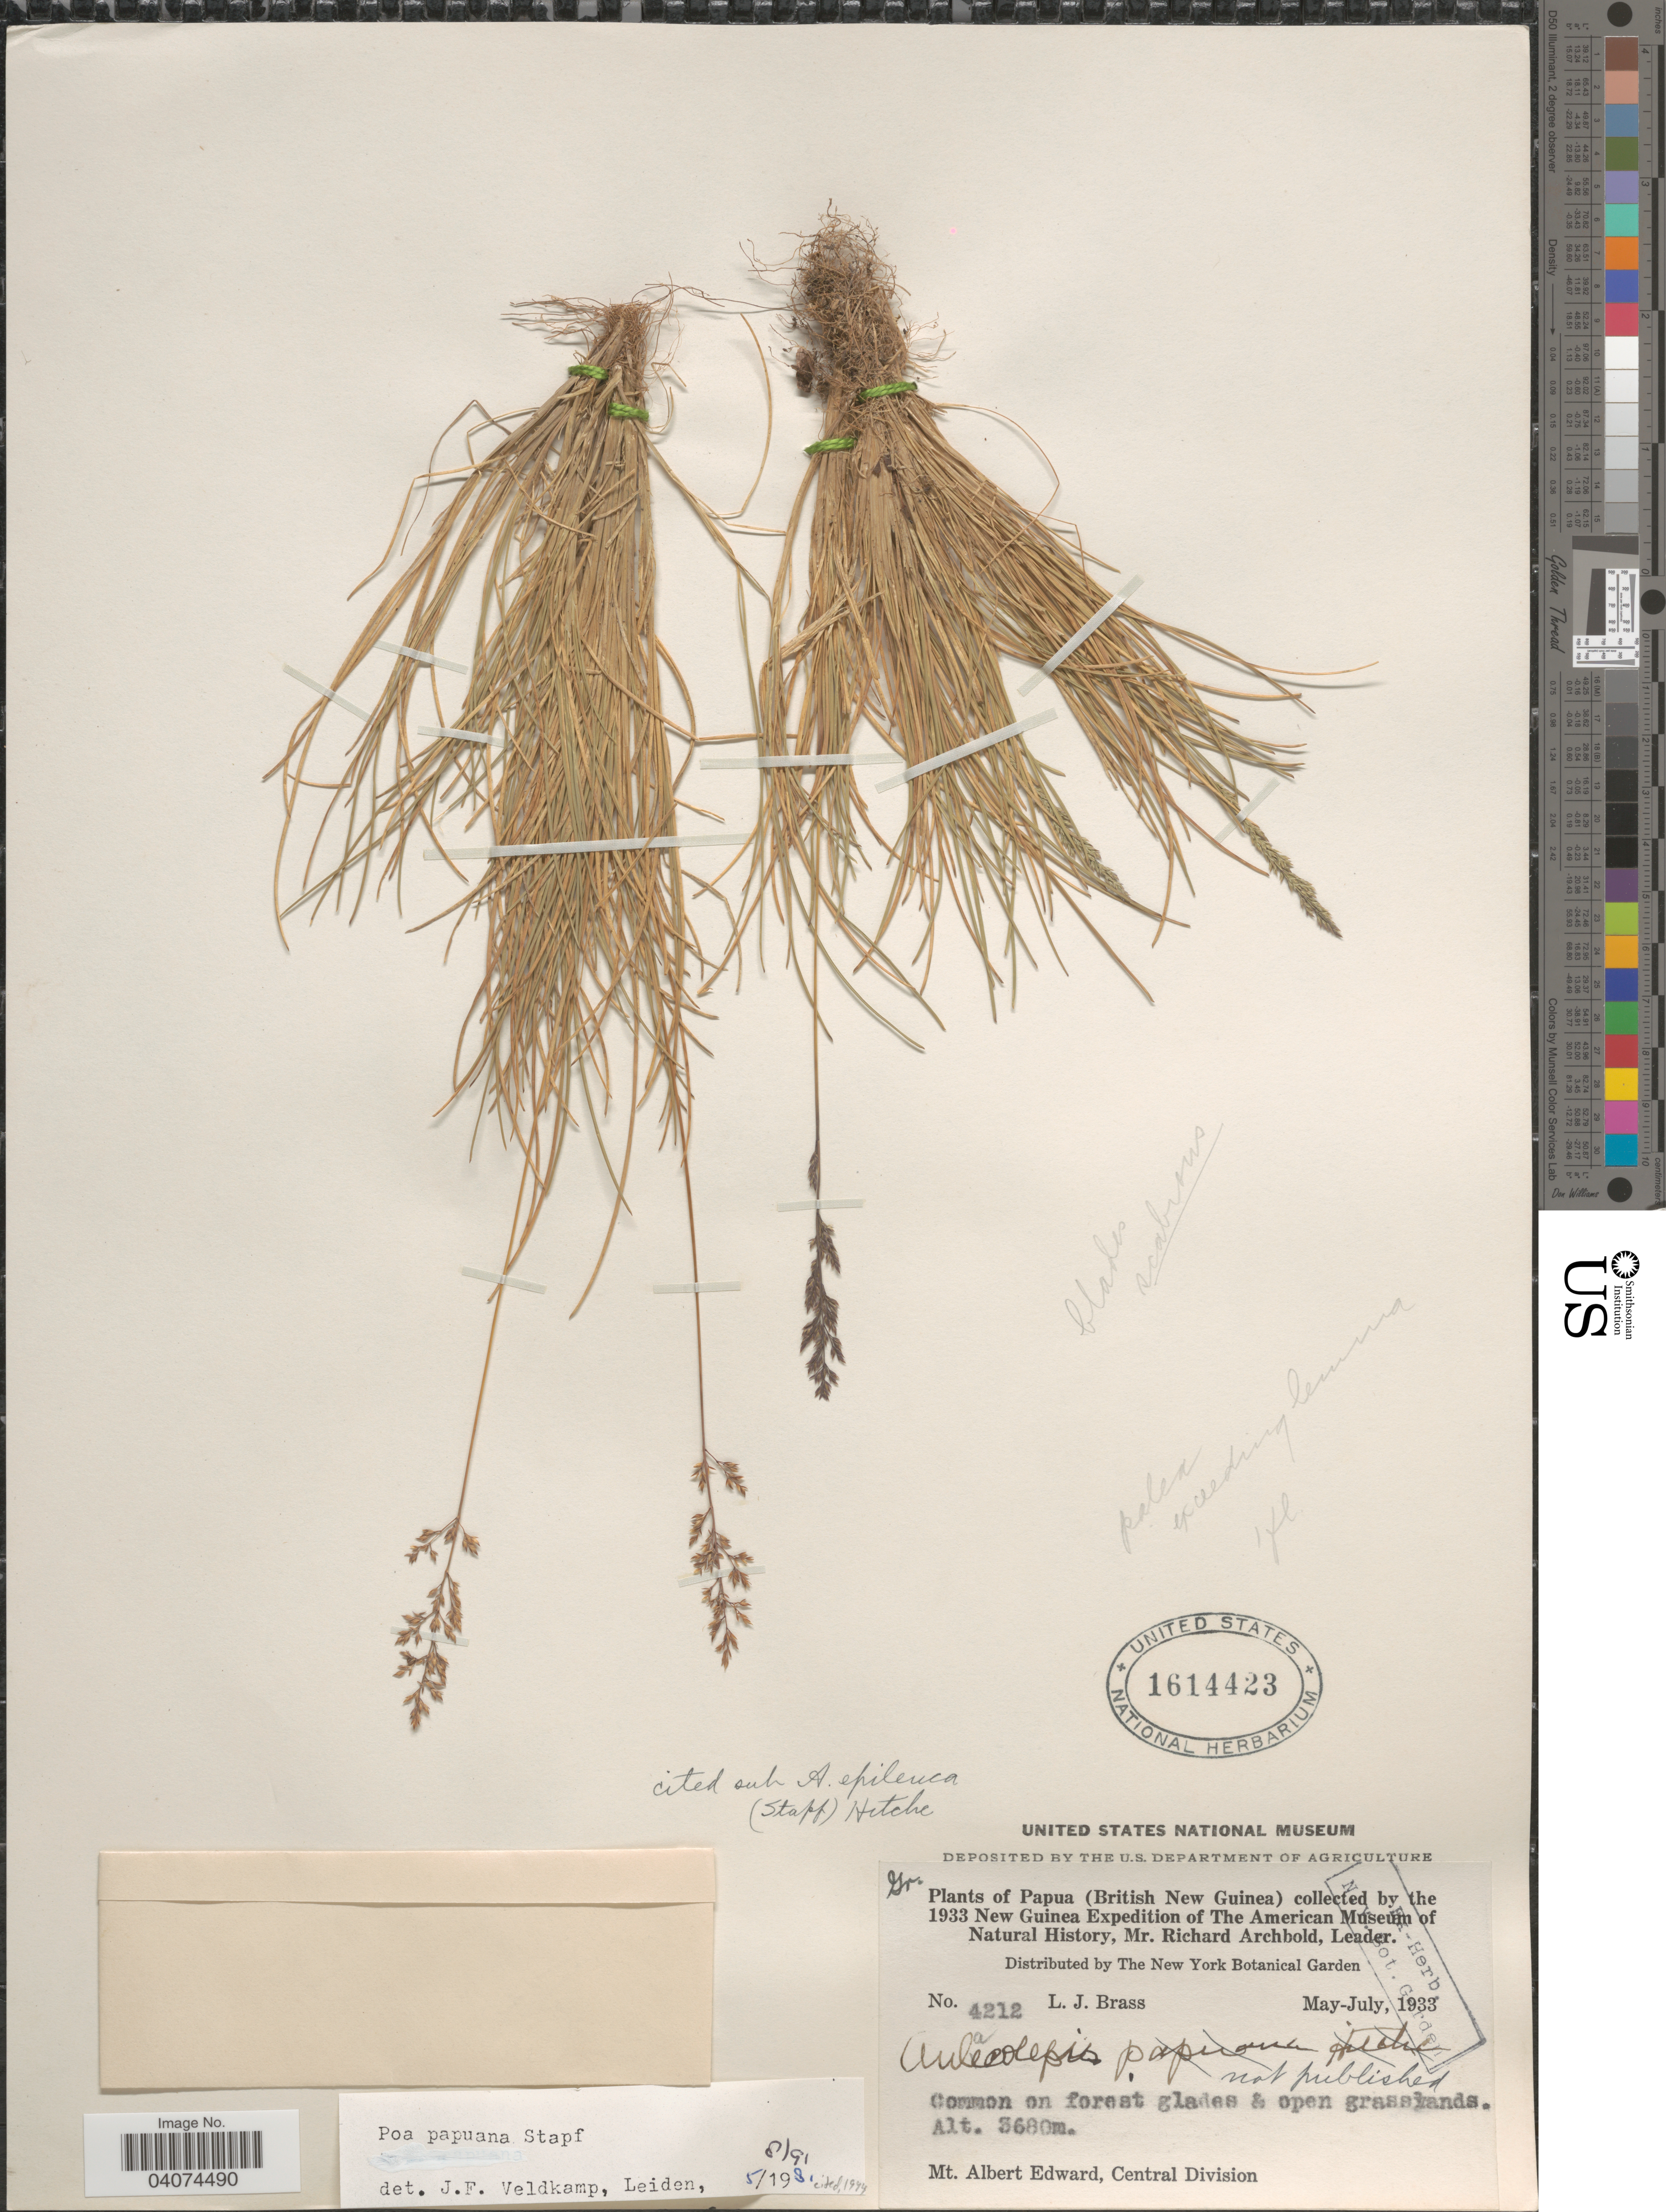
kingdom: Plantae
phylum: Tracheophyta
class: Liliopsida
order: Poales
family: Poaceae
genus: Poa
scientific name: Poa papuana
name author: Stapf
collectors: L. J. Brass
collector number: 4212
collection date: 1933-05/1933-07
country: Papua New Guinea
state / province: Central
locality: Papua (British New Guinea) collected by the 1933 New Guinea Expedition of The American Museum of Natural History. Common on forest glades & open grasslands. Mt. Albert Edward, Central Division.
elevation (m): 3680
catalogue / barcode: US 1614423